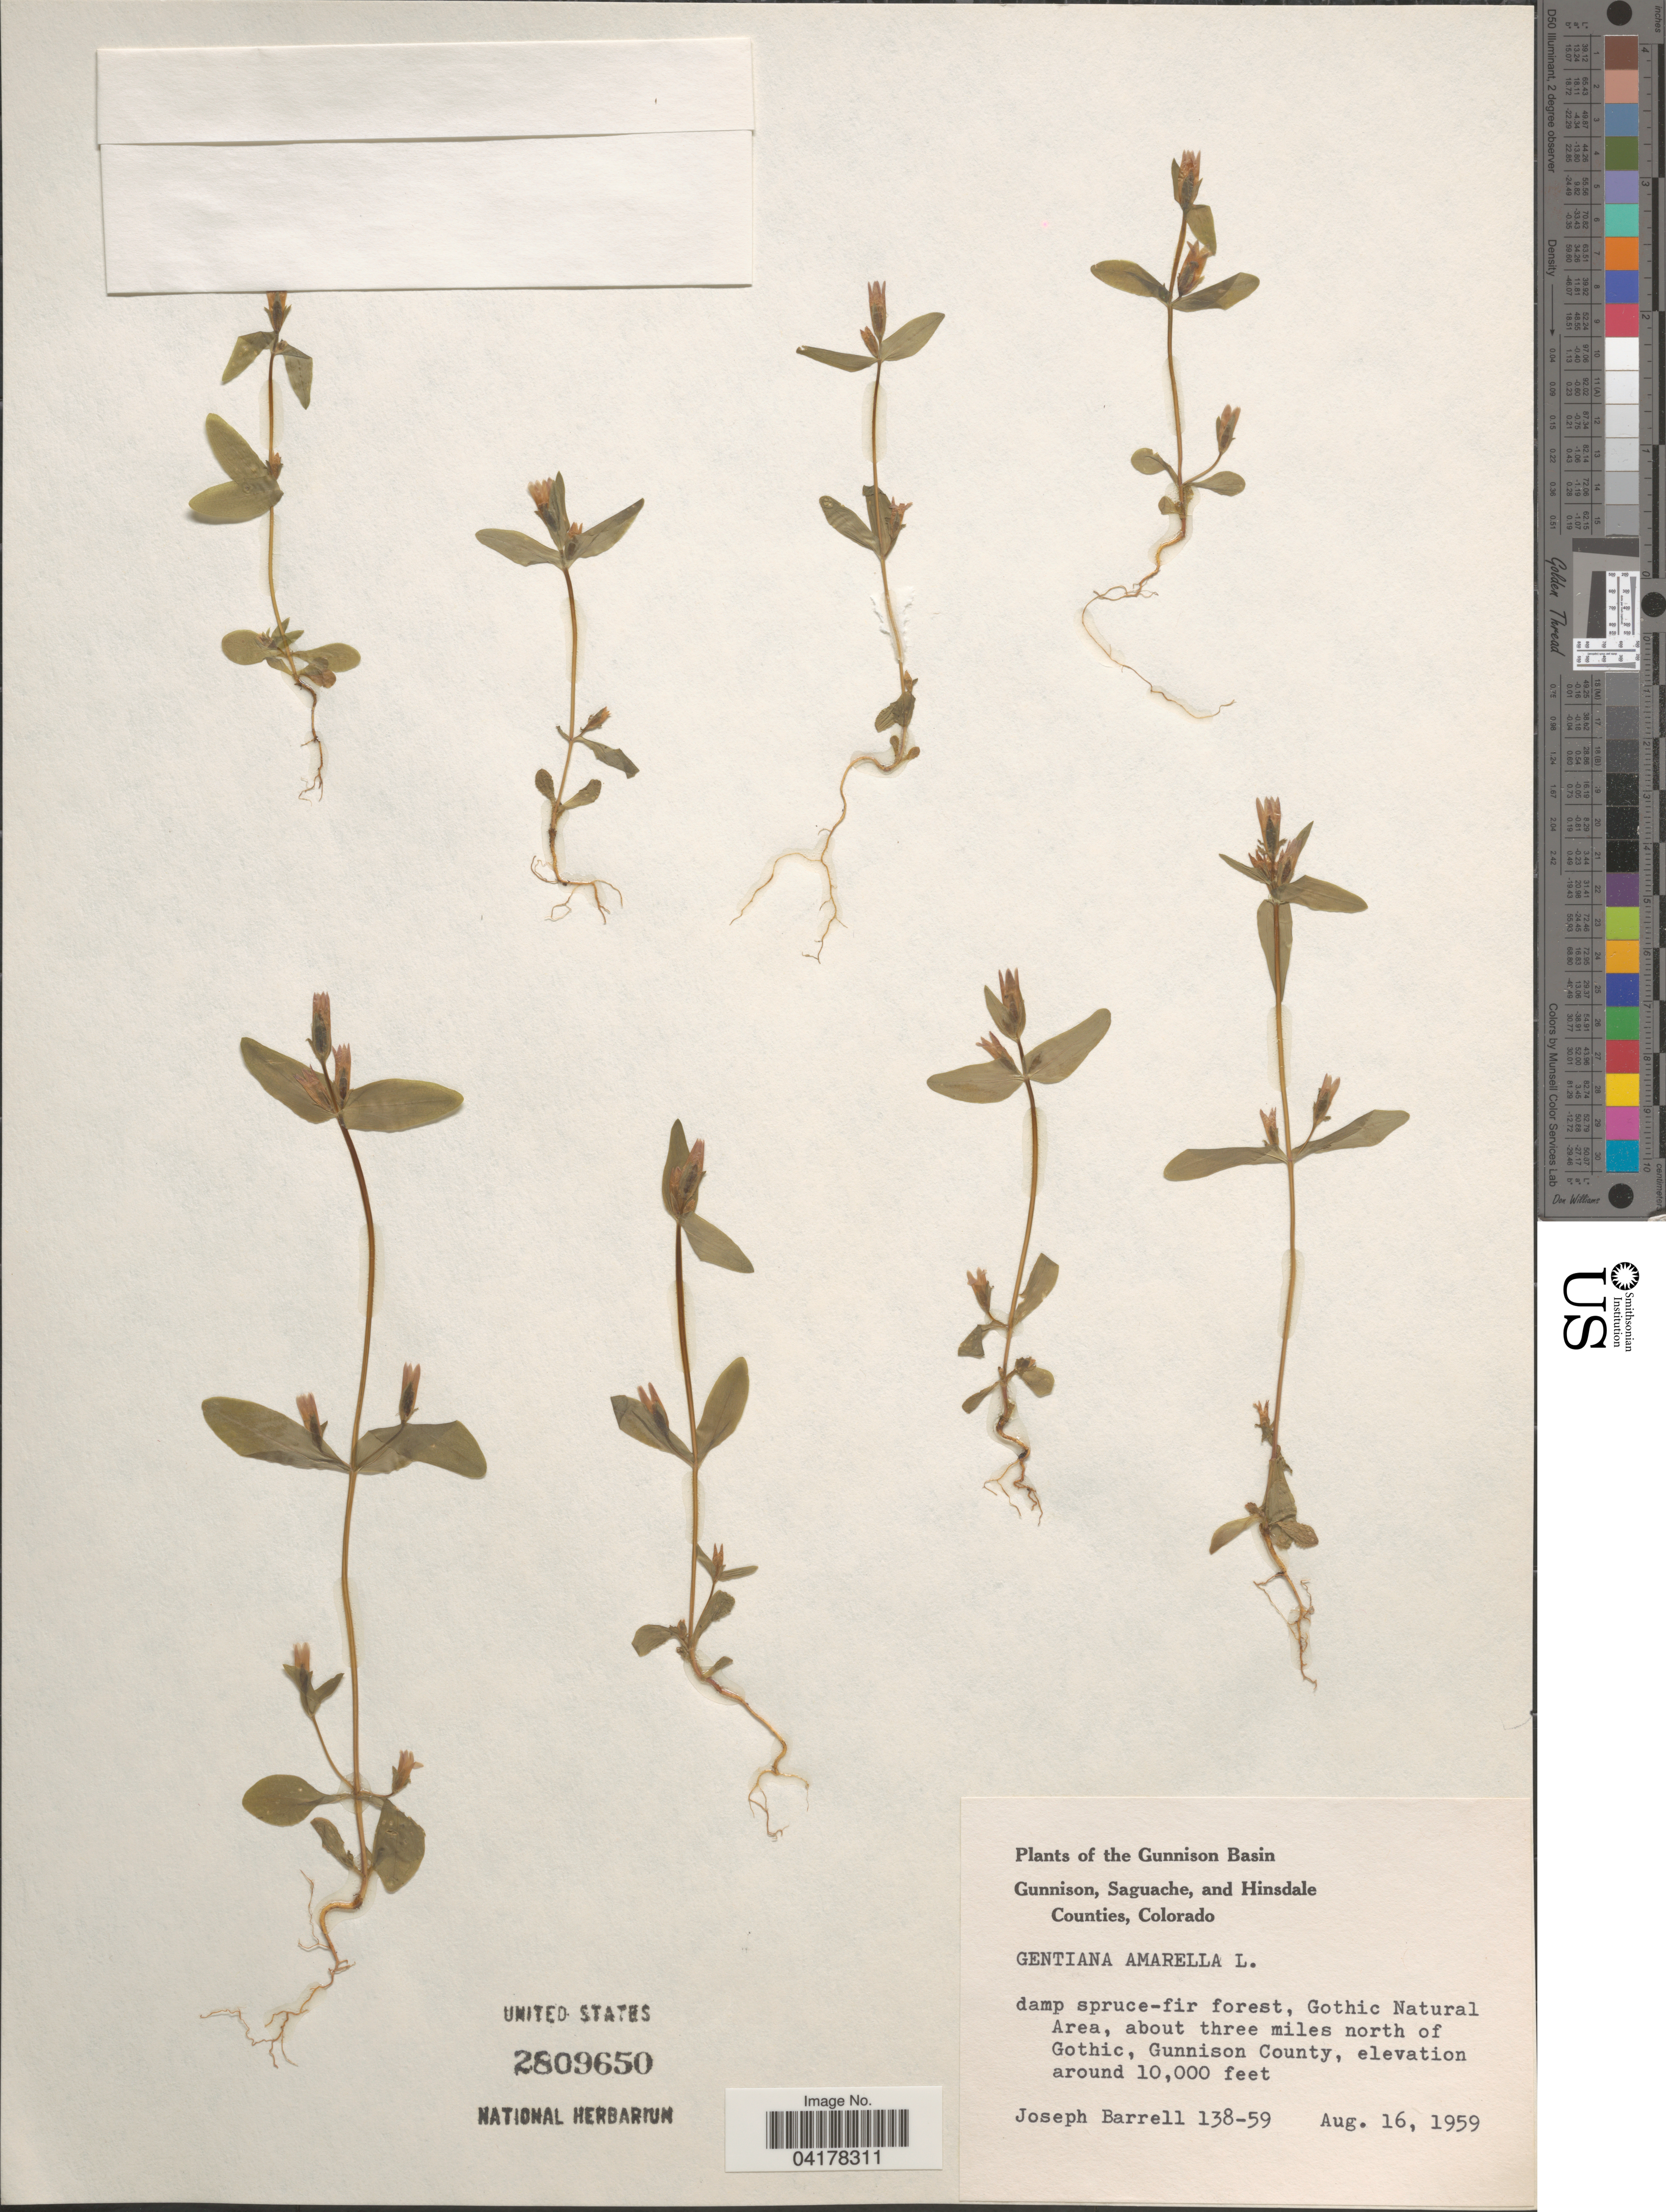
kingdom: Plantae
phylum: Tracheophyta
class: Magnoliopsida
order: Gentianales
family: Gentianaceae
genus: Gentiana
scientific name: Gentiana amarella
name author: L.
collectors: J. Barrell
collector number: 138-59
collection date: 1959-08-16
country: United States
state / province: Colorado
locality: The Gunnison Basin. Gothic Natural Area, about three miles north of Gothic, Gunnison County.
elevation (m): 3048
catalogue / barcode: US 2809650